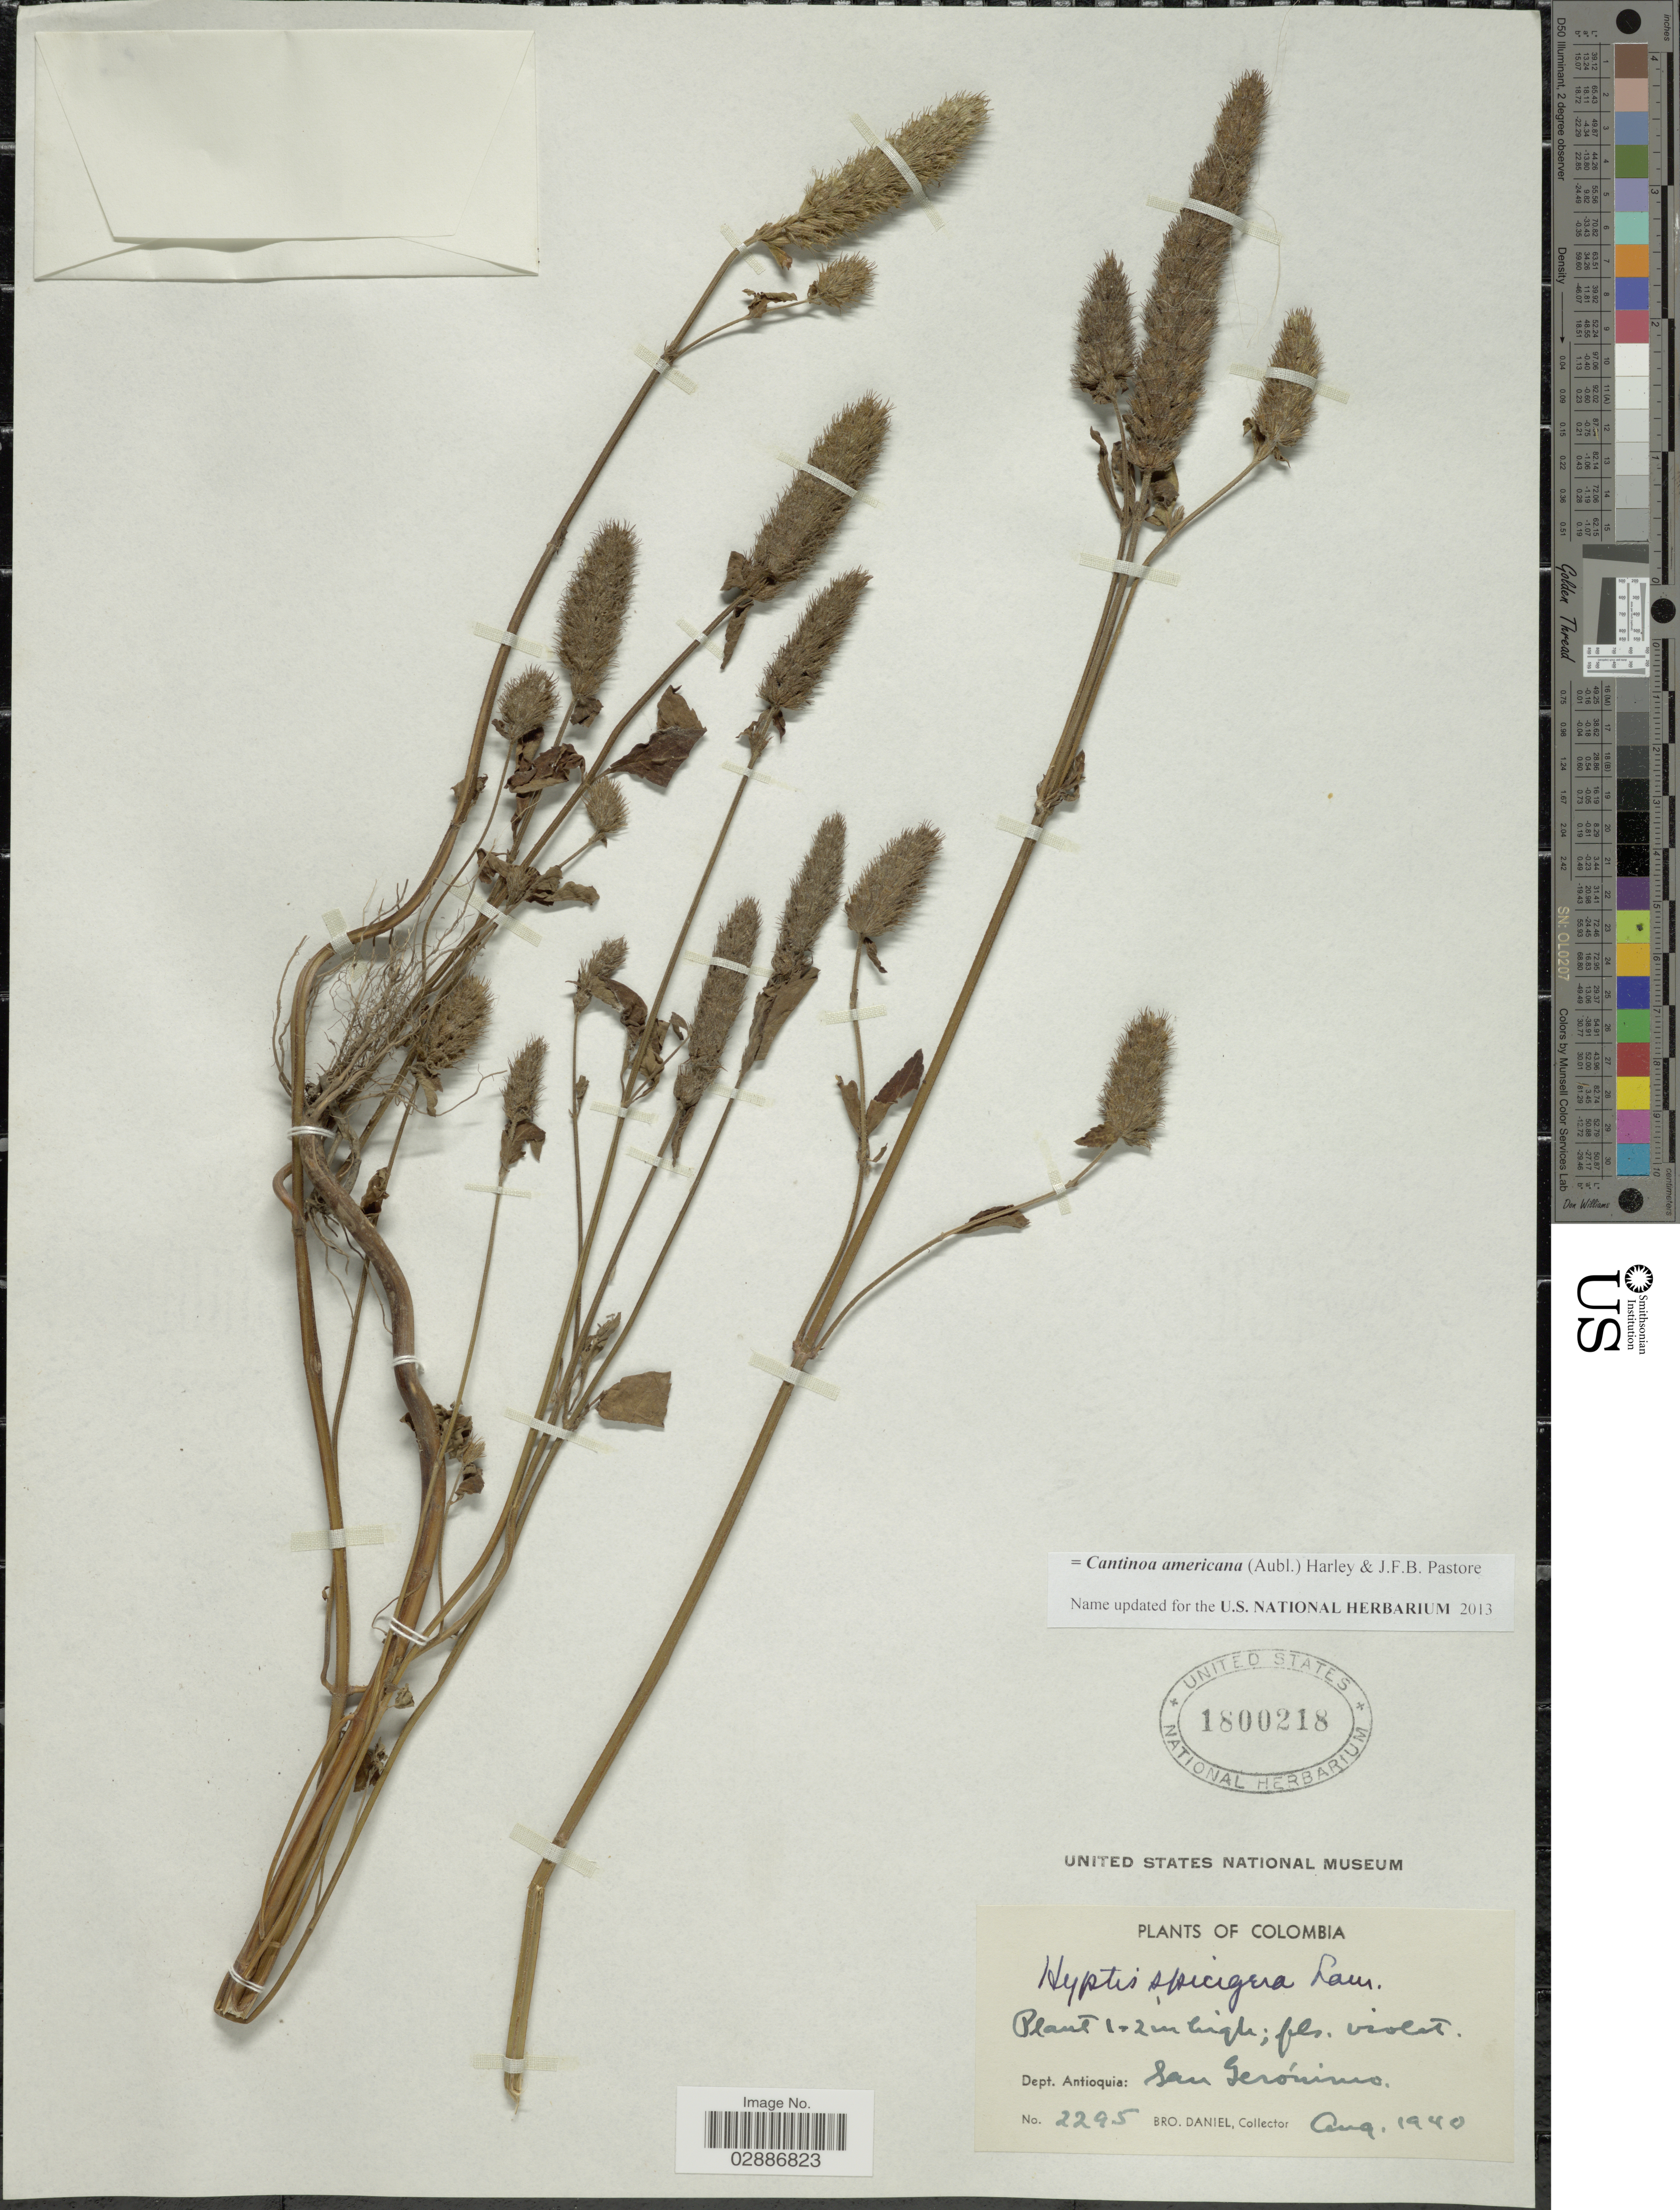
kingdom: Plantae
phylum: Tracheophyta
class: Magnoliopsida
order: Lamiales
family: Lamiaceae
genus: Cantinoa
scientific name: Cantinoa americana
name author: (Aubl.) Harley & J.F.B. Pastore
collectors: Bro. Daniel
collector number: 2295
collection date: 1940-08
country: Colombia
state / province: Antioquia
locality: Dept. Antioquia: San Gerónimo.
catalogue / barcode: US 1800218